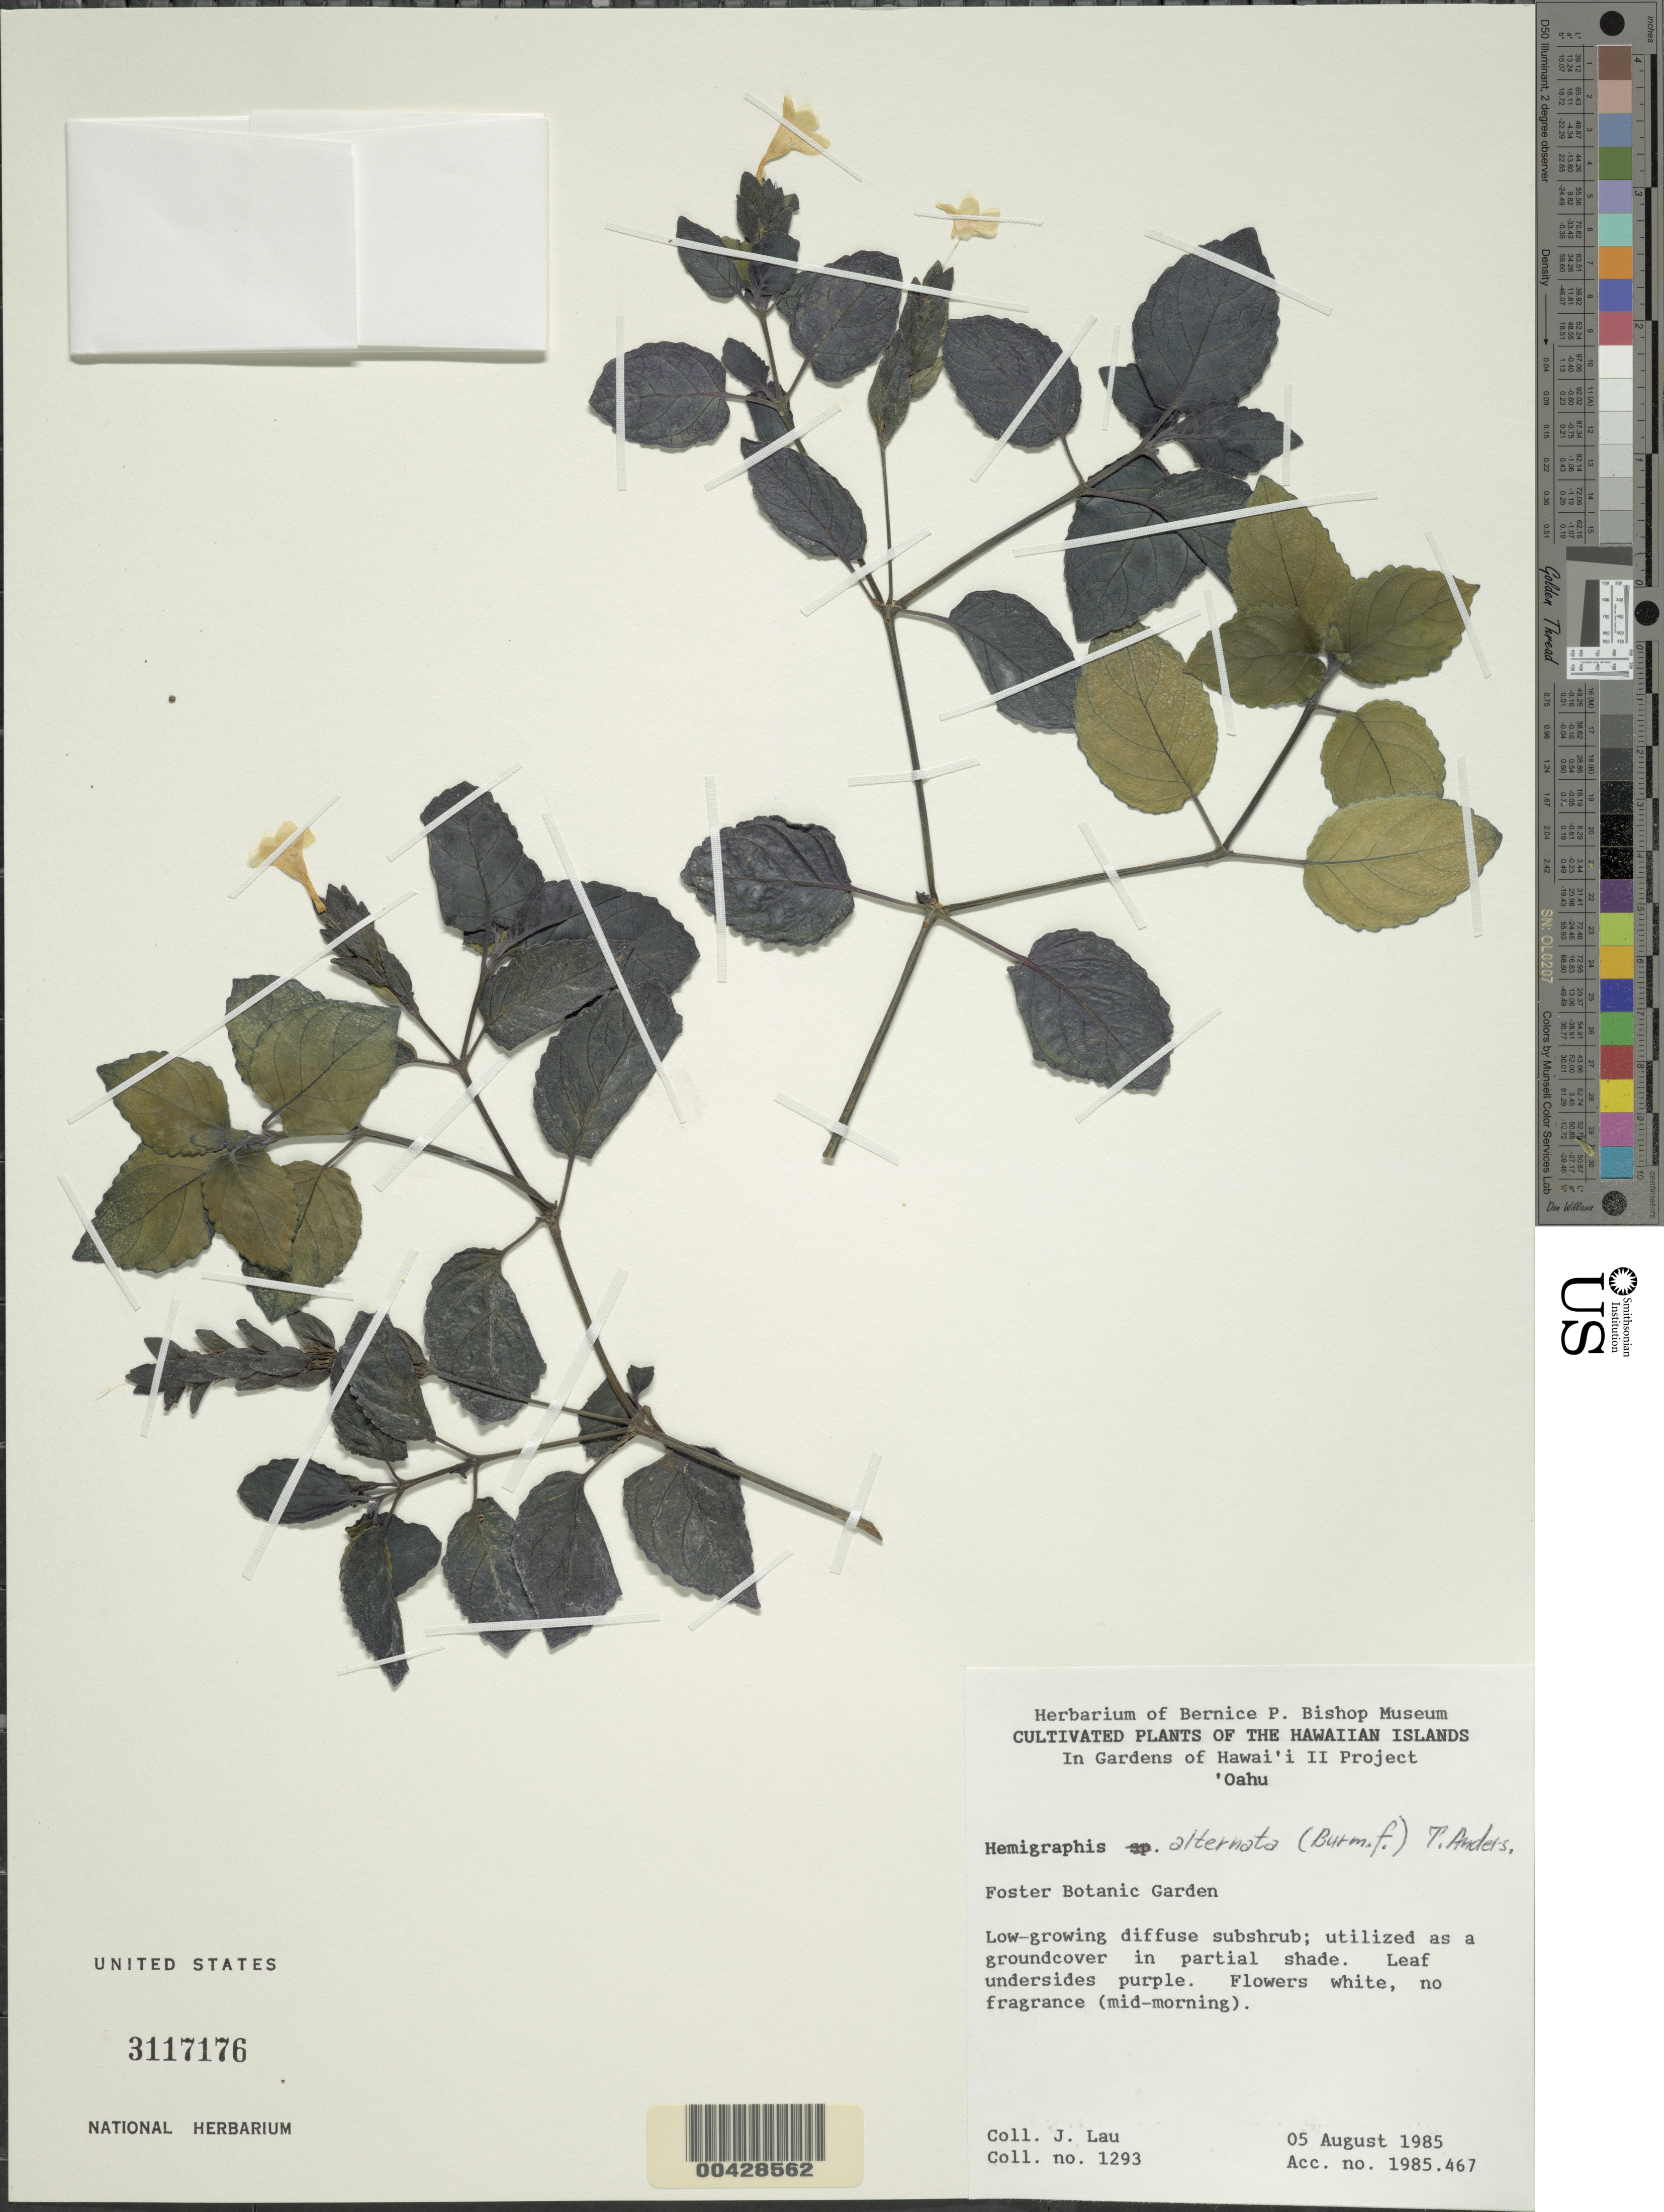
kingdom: Plantae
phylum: Tracheophyta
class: Magnoliopsida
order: Lamiales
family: Acanthaceae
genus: Strobilanthes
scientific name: Strobilanthes alternata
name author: (Burm. f.) Moylan ex J.R.I. Wood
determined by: Wagner, W. L., (BOT), Smithsonian Institution - National Museum of Natural History (UNITED STATES)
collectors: J. Lau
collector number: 1293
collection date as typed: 5 Aug 1985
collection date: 1985-08-05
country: United States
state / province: Hawaii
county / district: Honolulu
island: Oahu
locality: Foster Botanic Garden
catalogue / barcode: US 3117176